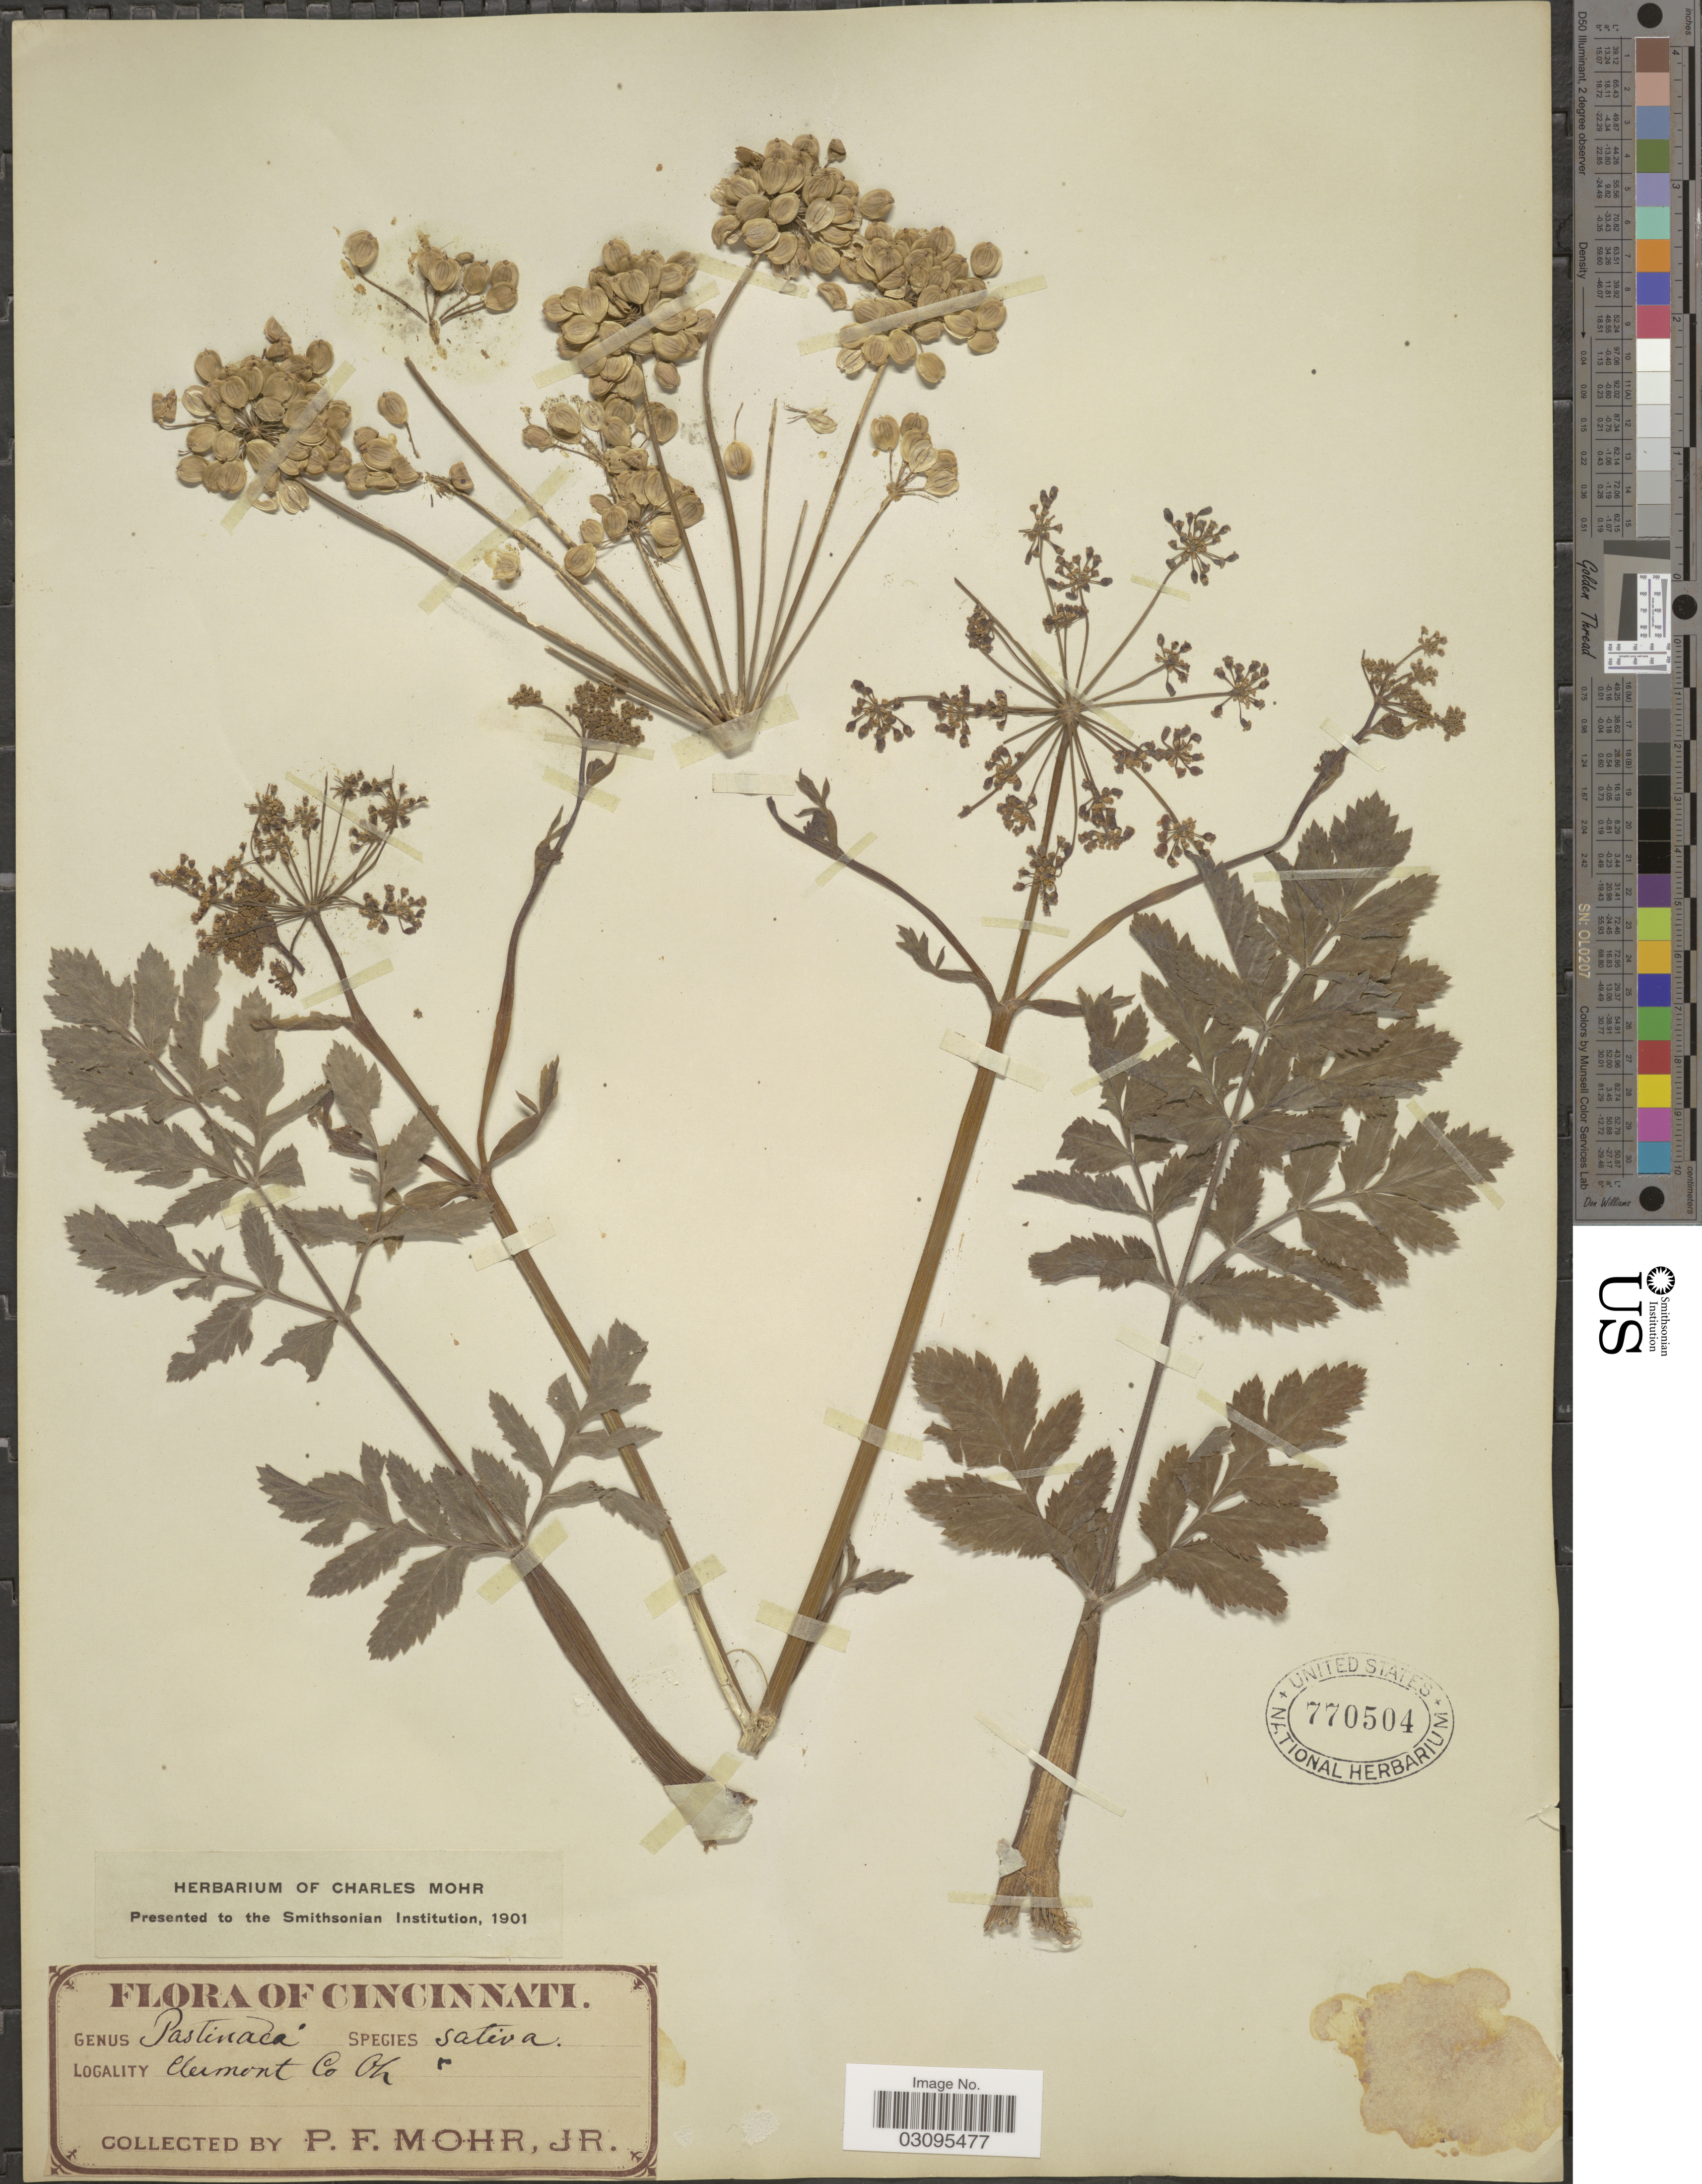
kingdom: Plantae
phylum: Tracheophyta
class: Magnoliopsida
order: Apiales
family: Apiaceae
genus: Pastinaca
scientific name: Pastinaca sativa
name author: L.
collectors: Mohr Jr., P. F.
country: United States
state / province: Ohio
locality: Cincinnati, Clermont Co.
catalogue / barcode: US 770504